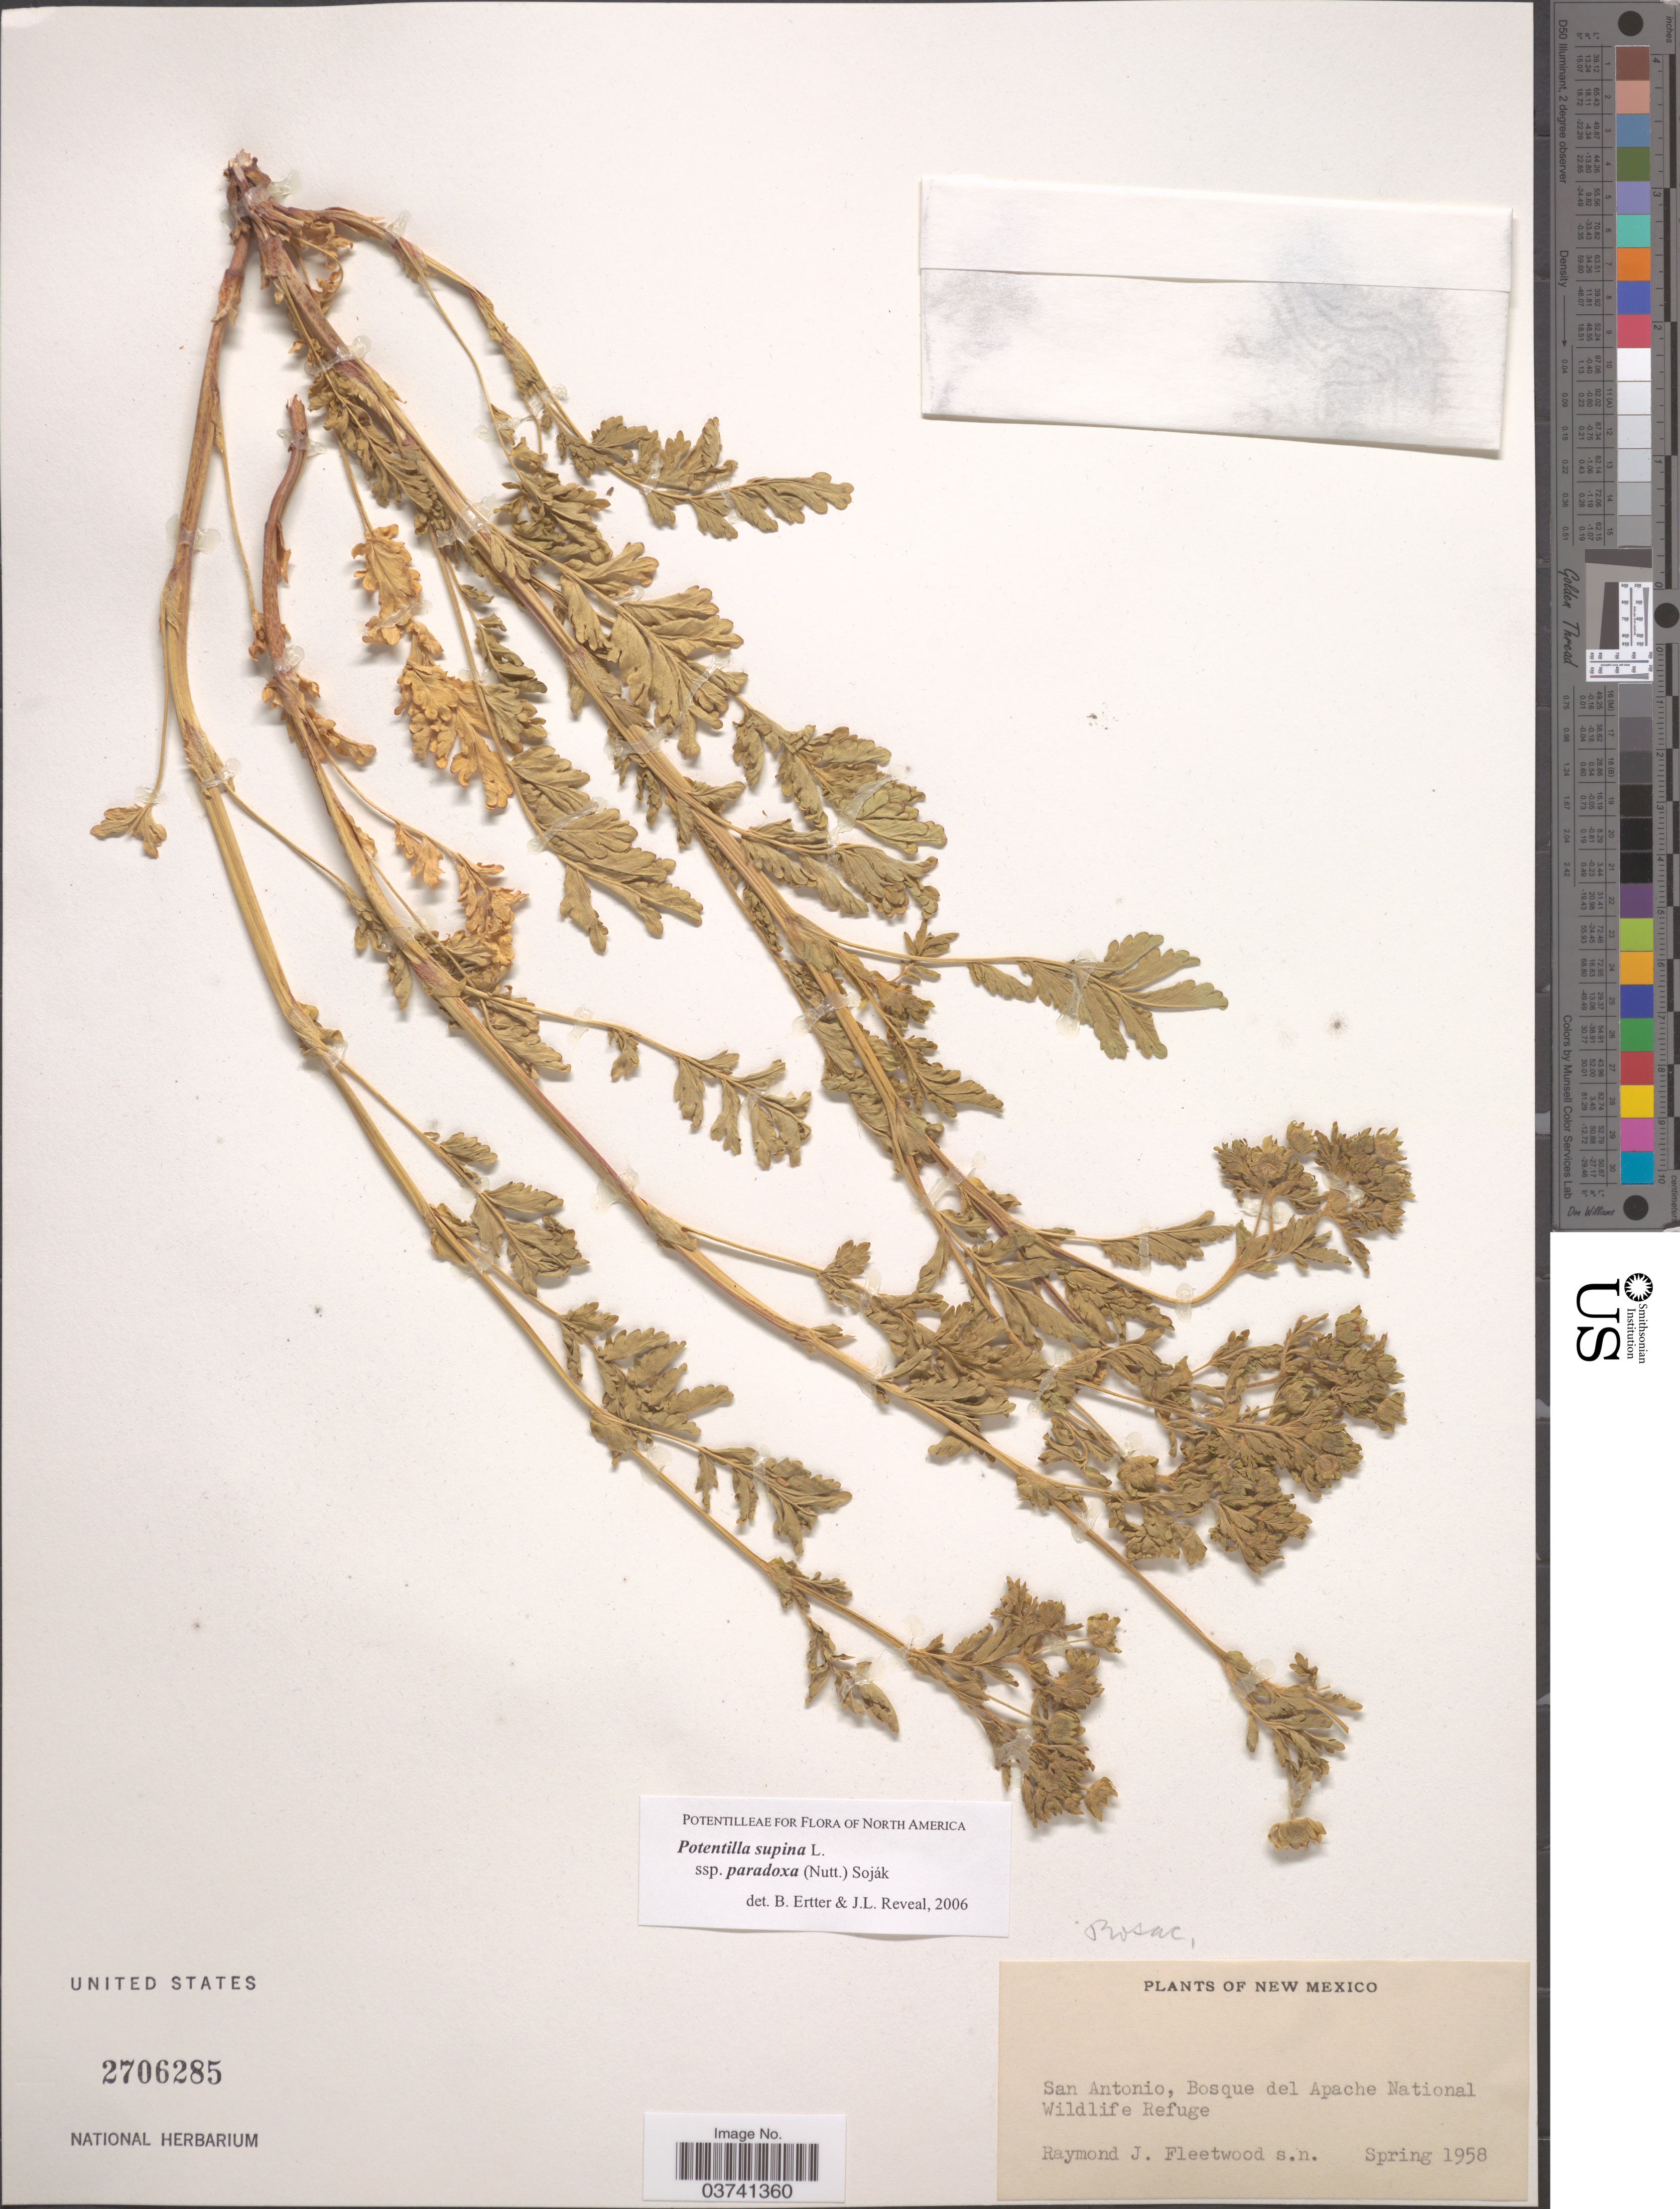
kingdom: Plantae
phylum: Tracheophyta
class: Magnoliopsida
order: Rosales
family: Rosaceae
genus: Potentilla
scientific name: Potentilla supina subsp. paradoxa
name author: (Nutt.) Soják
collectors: R. J. Fleetwood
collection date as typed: Spring 1958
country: United States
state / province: New Mexico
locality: San Antonio, Bosque del Apache National Wildlife Refuge.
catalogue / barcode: US 2706285